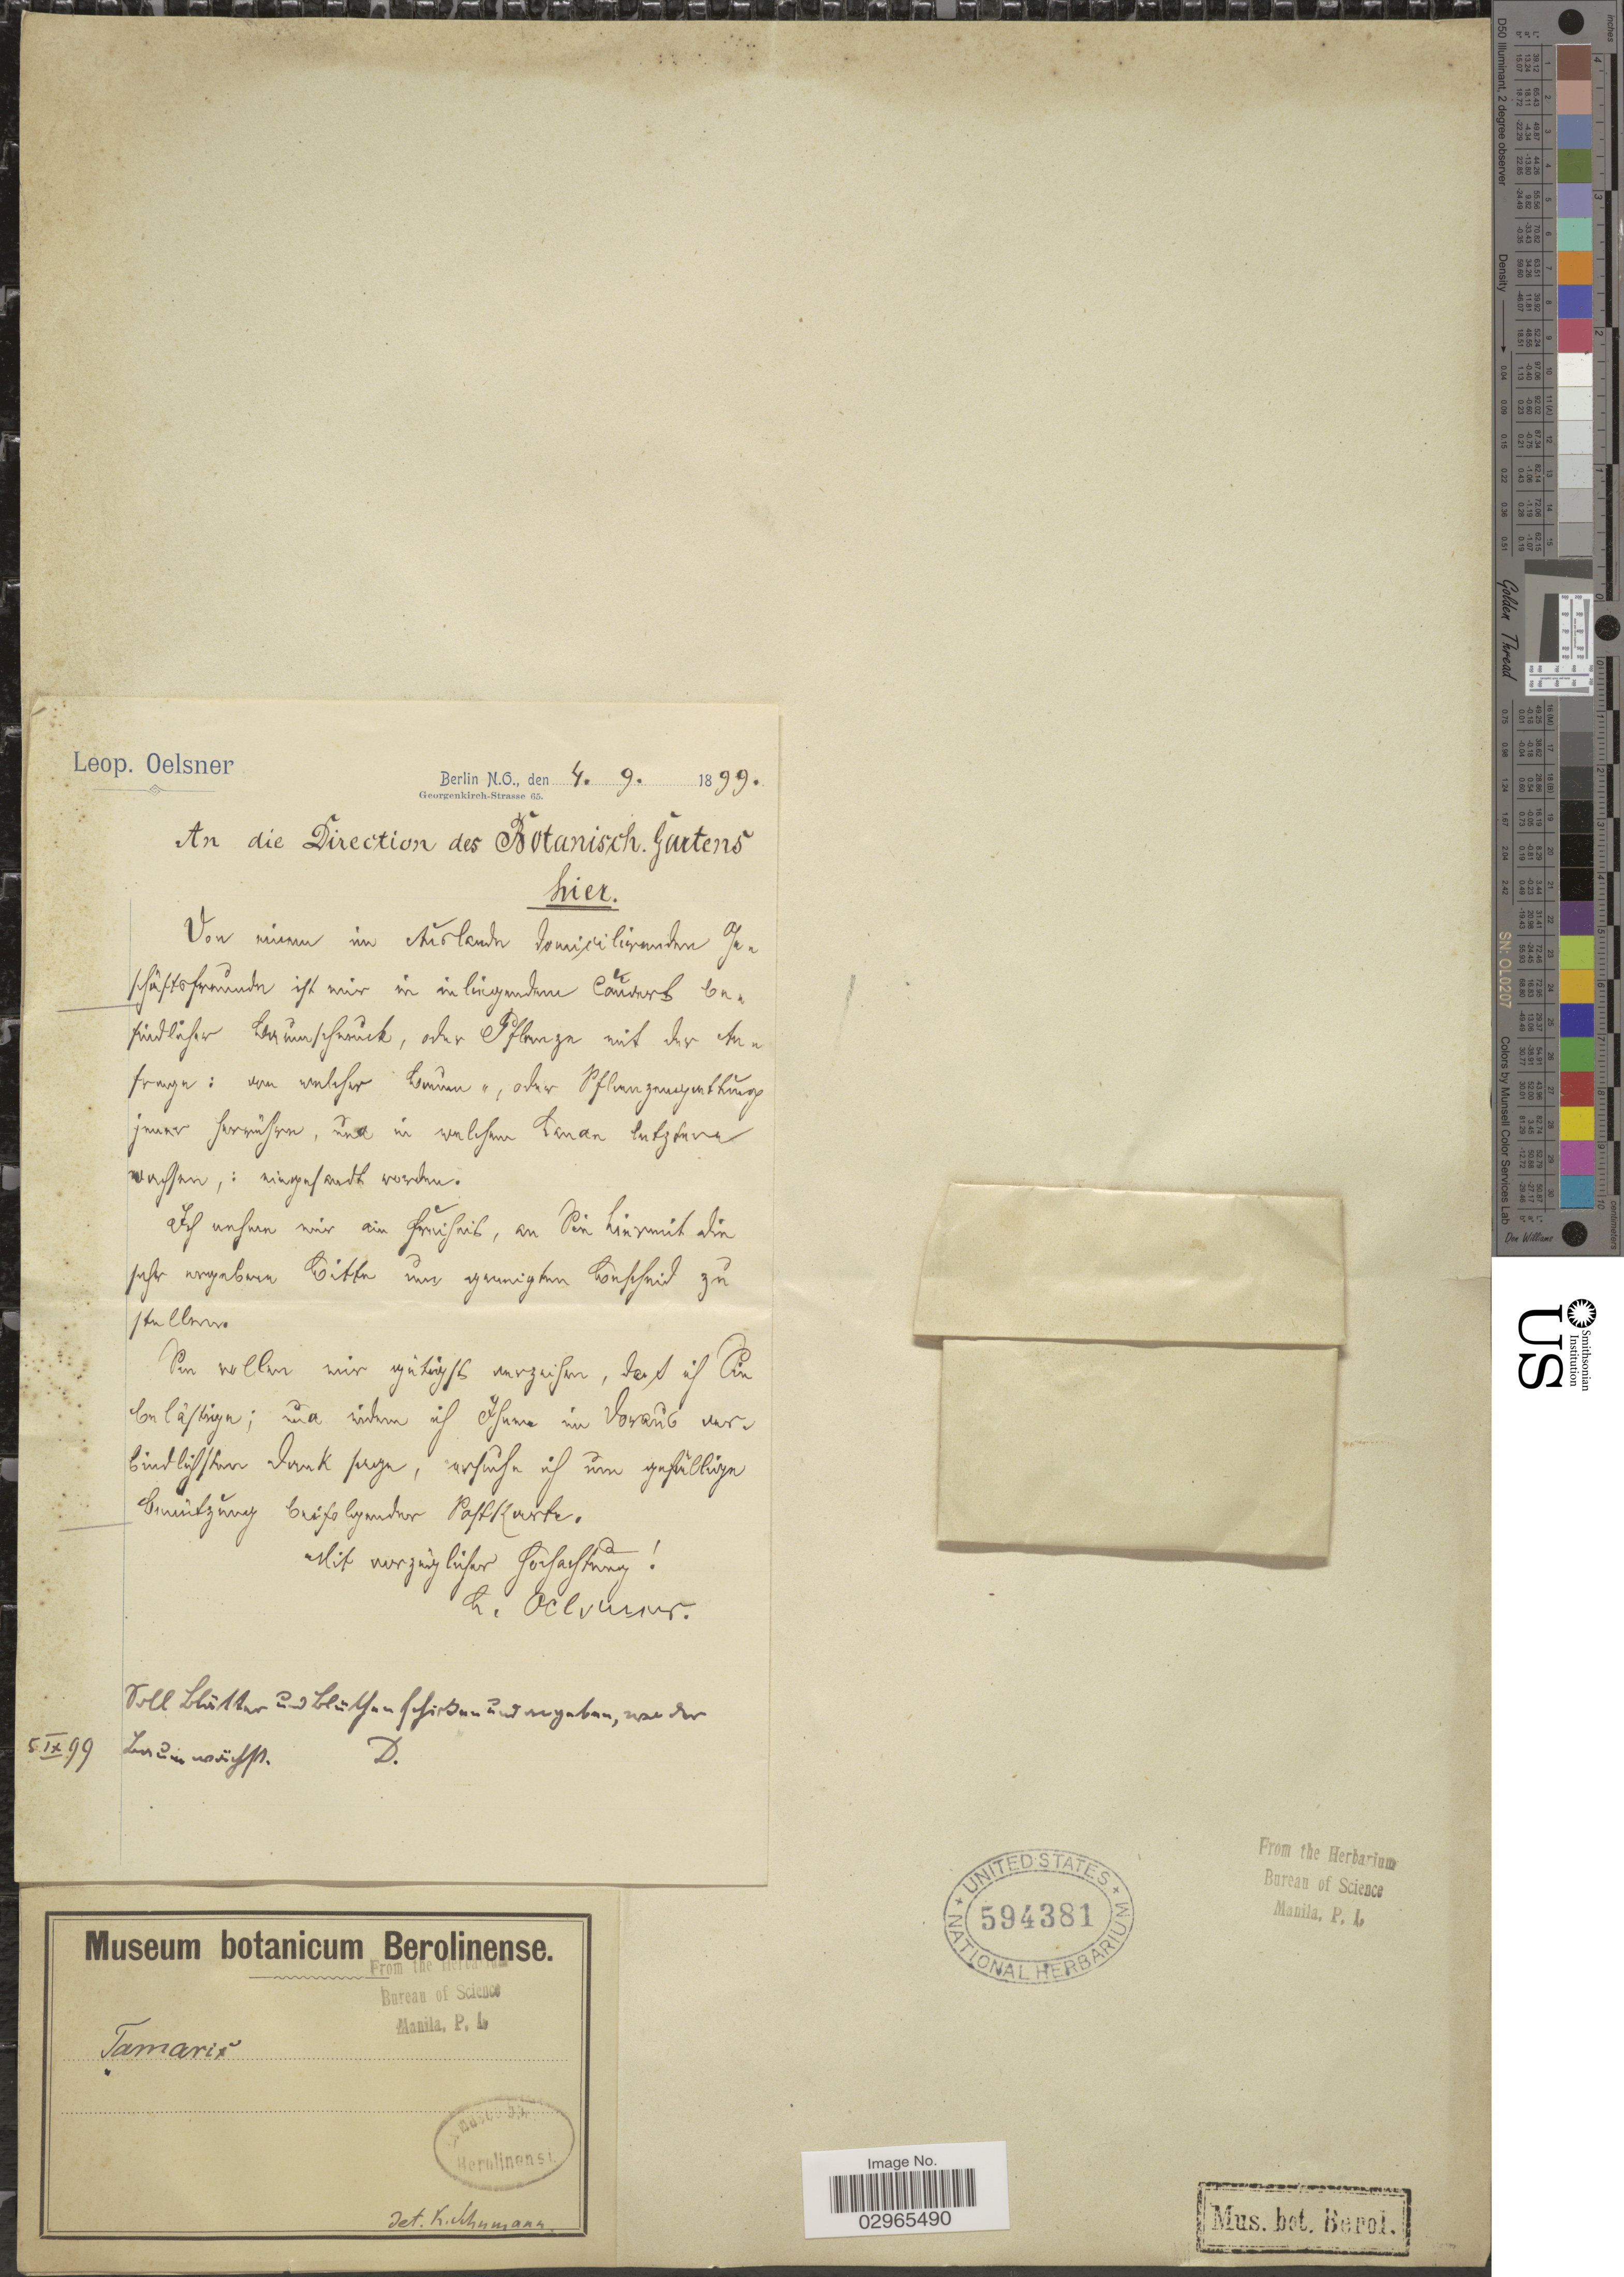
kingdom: Plantae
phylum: Tracheophyta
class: Magnoliopsida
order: Caryophyllales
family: Tamaricaceae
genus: Tamarix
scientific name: Tamarix sp.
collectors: L. Oelsner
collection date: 1899-09-04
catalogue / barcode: US 594381